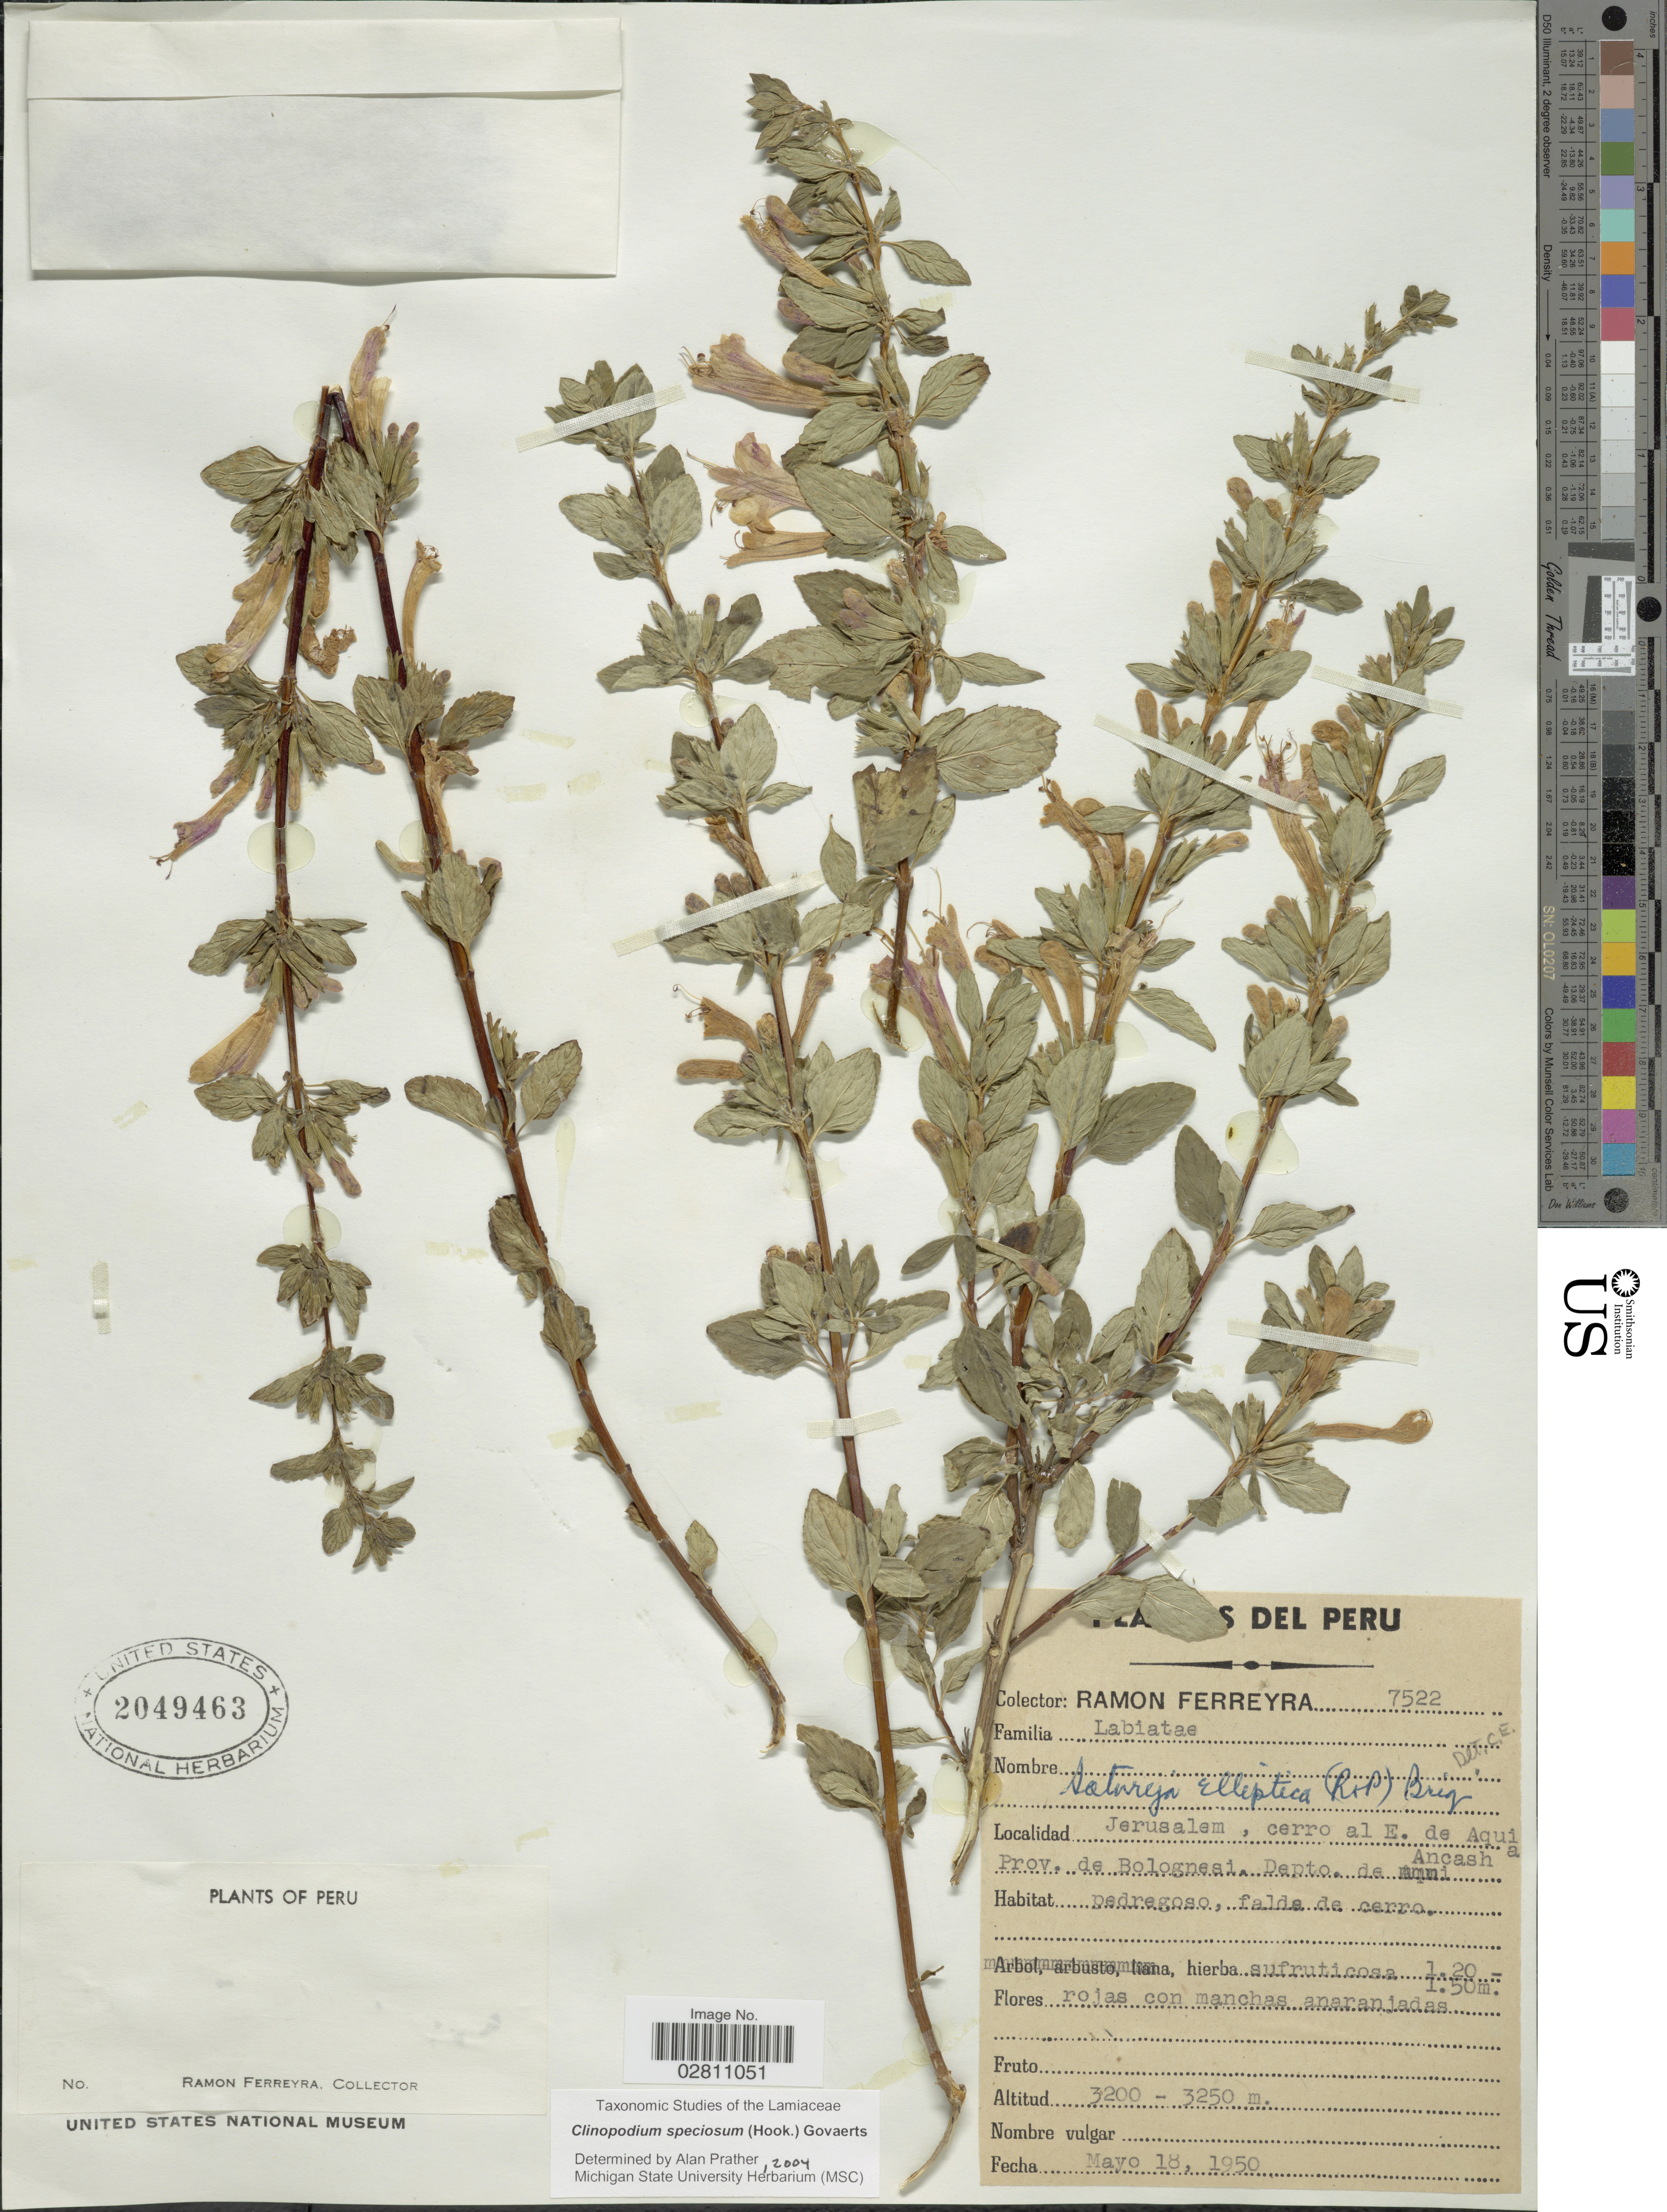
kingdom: Plantae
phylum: Tracheophyta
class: Magnoliopsida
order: Lamiales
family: Lamiaceae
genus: Clinopodium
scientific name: Clinopodium speciosum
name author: (Hook.) Govaerts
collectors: R. A. Ferreyra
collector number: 7522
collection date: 1950-05-18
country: Peru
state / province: Ancash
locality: Jerusalem, cerro al E. de Aquia, Prov. de Bolognesi, Depto. de Ancash.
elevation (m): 3200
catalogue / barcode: US 2049463